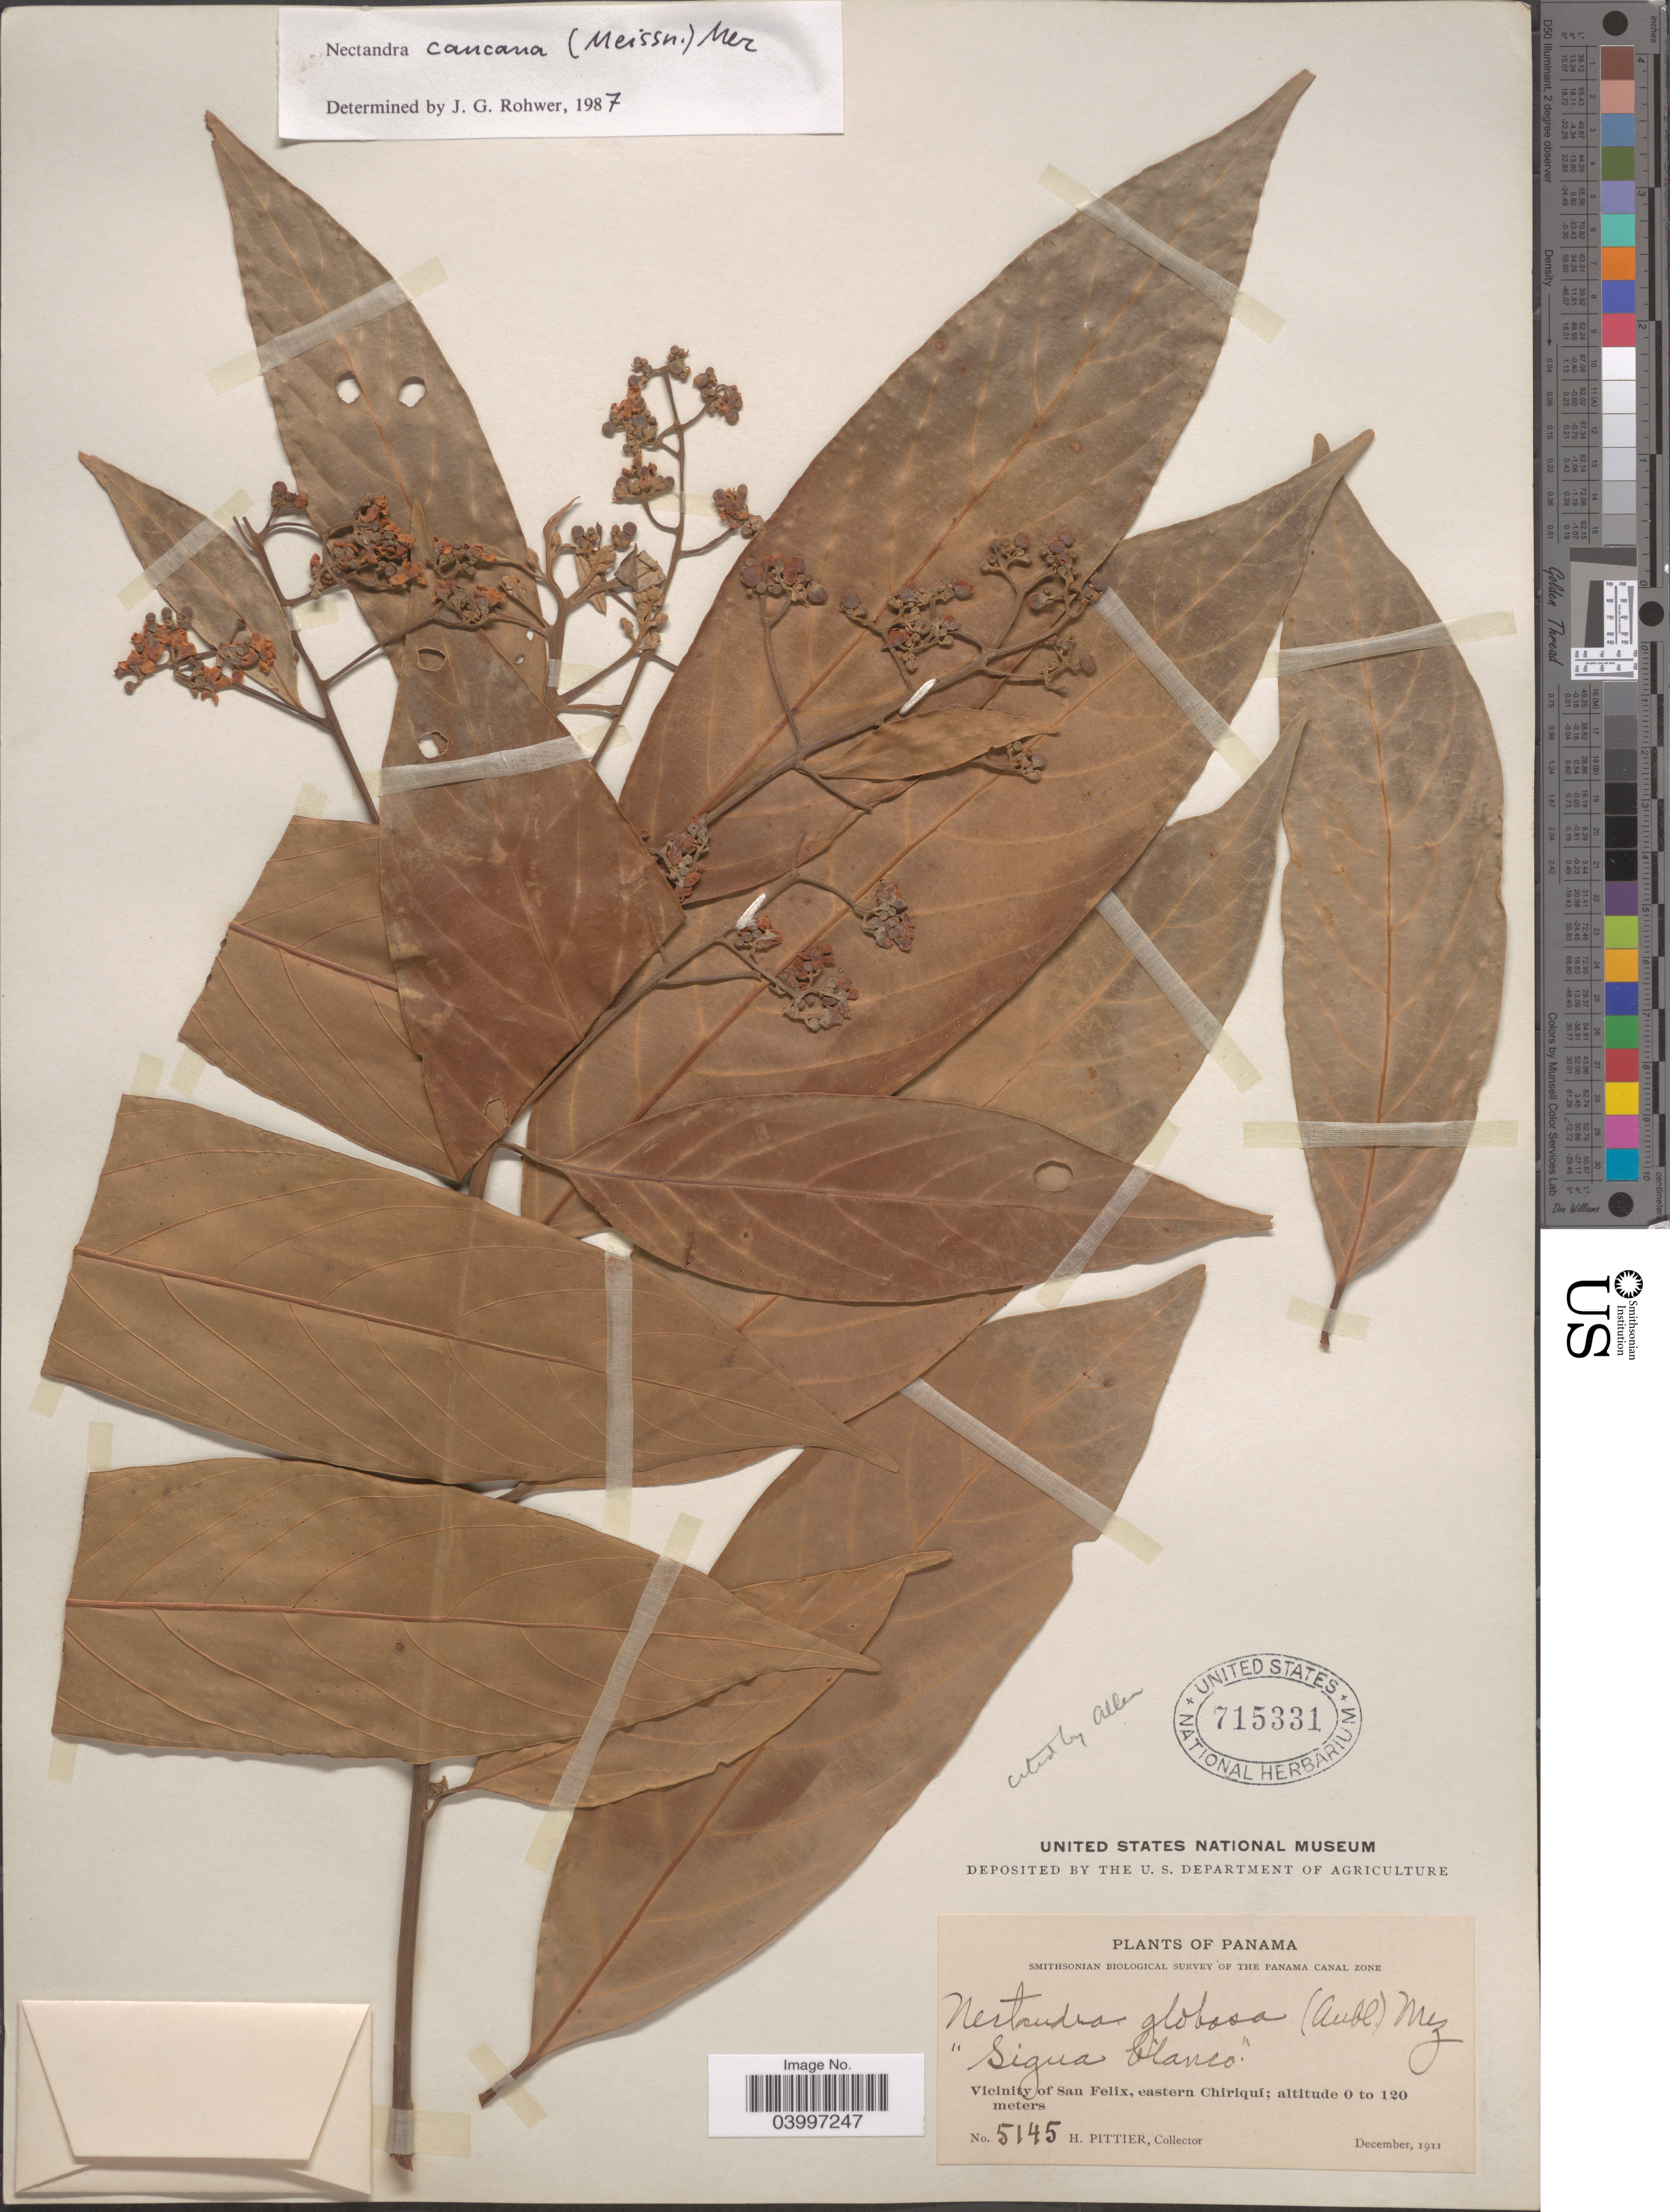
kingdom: Plantae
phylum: Tracheophyta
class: Magnoliopsida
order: Laurales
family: Lauraceae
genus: Nectandra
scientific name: Nectandra caucana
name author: (Meisn.) Mez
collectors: H. F. Pittier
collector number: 5145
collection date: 1911-12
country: Panama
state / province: Chiriqui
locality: Vicinity of San Felix, eastern Chiriquí.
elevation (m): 0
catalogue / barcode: US 715331